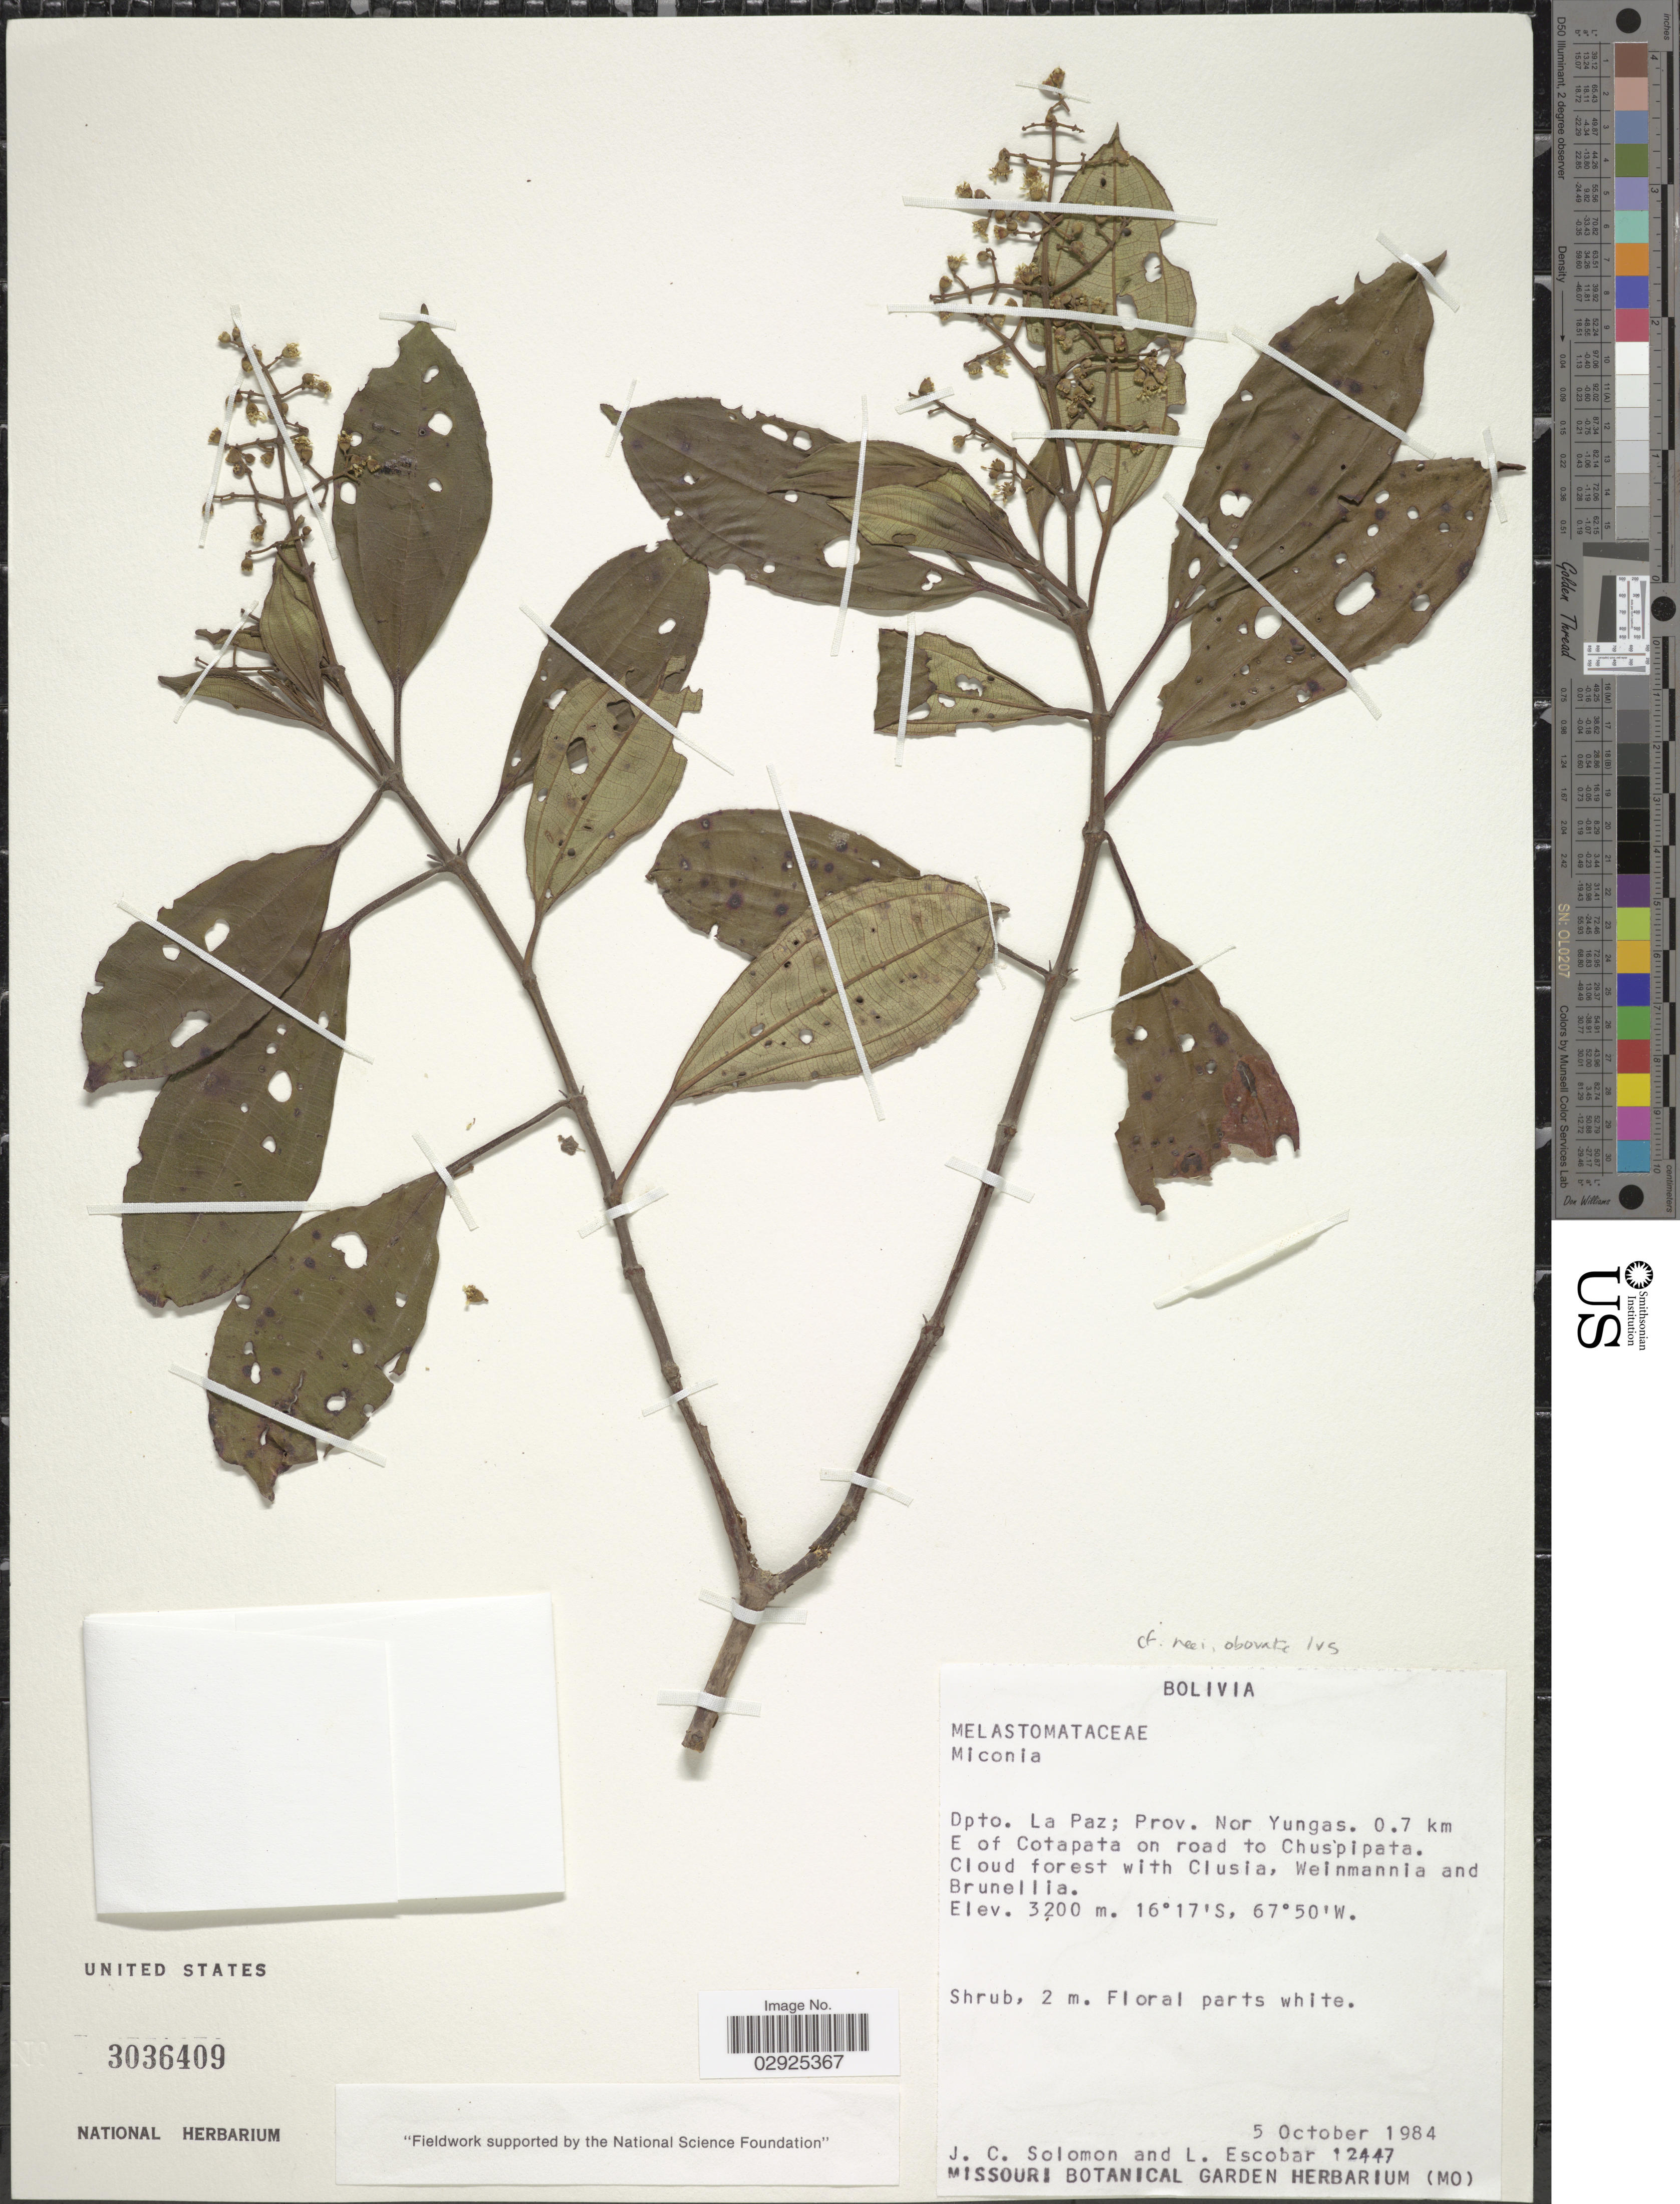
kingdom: Plantae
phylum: Tracheophyta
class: Magnoliopsida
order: Myrtales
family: Melastomataceae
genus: Miconia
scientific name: Miconia sp.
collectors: J. C. Solomon & L. Escobar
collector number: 12447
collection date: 1984-10-05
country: Bolivia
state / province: La Paz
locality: Dpto. La Paz: Prov. Nor Yungas, 0.7 km E of Cotapata on road to Chuspipata.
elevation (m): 3200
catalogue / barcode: US 3036409